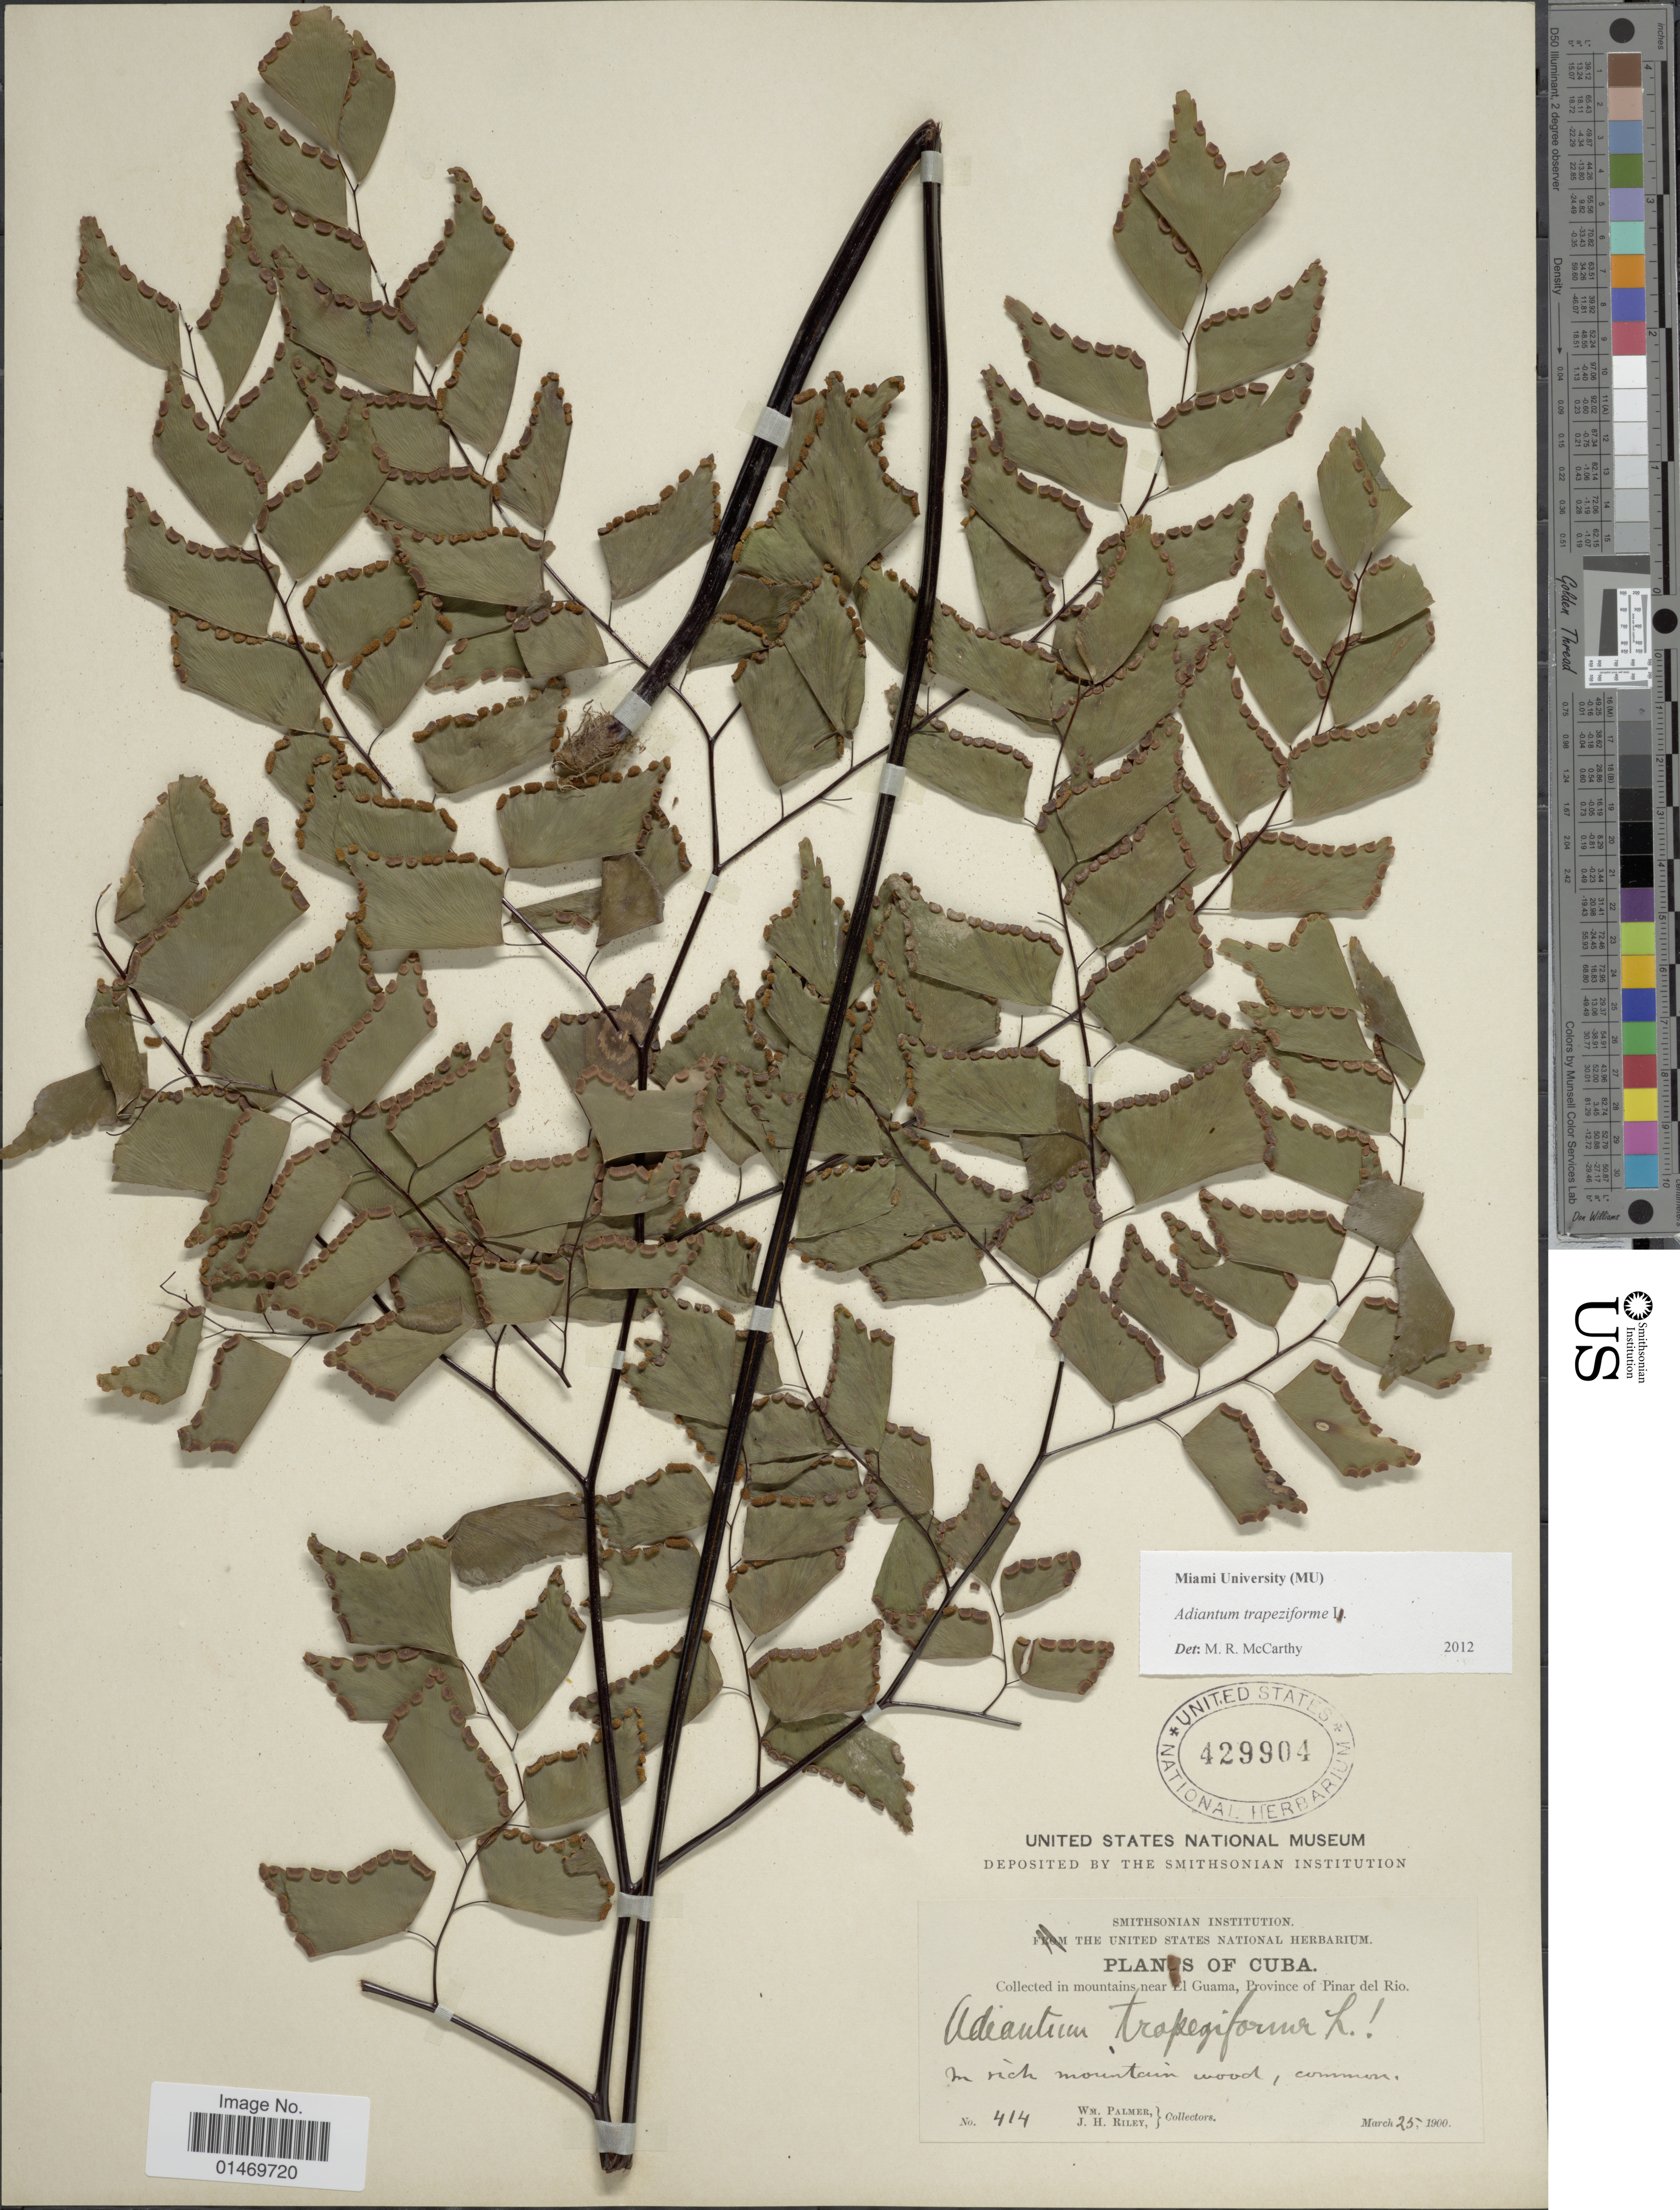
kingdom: Plantae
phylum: Tracheophyta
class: Polypodiopsida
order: Polypodiales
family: Pteridaceae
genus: Adiantum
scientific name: Adiantum trapeziforme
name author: L.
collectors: W. Palmer & J. H. Riley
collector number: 414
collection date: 1900-03-25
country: Cuba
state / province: Pinar del Río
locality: Cuba, mountains near El Guama.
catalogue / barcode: US 429904